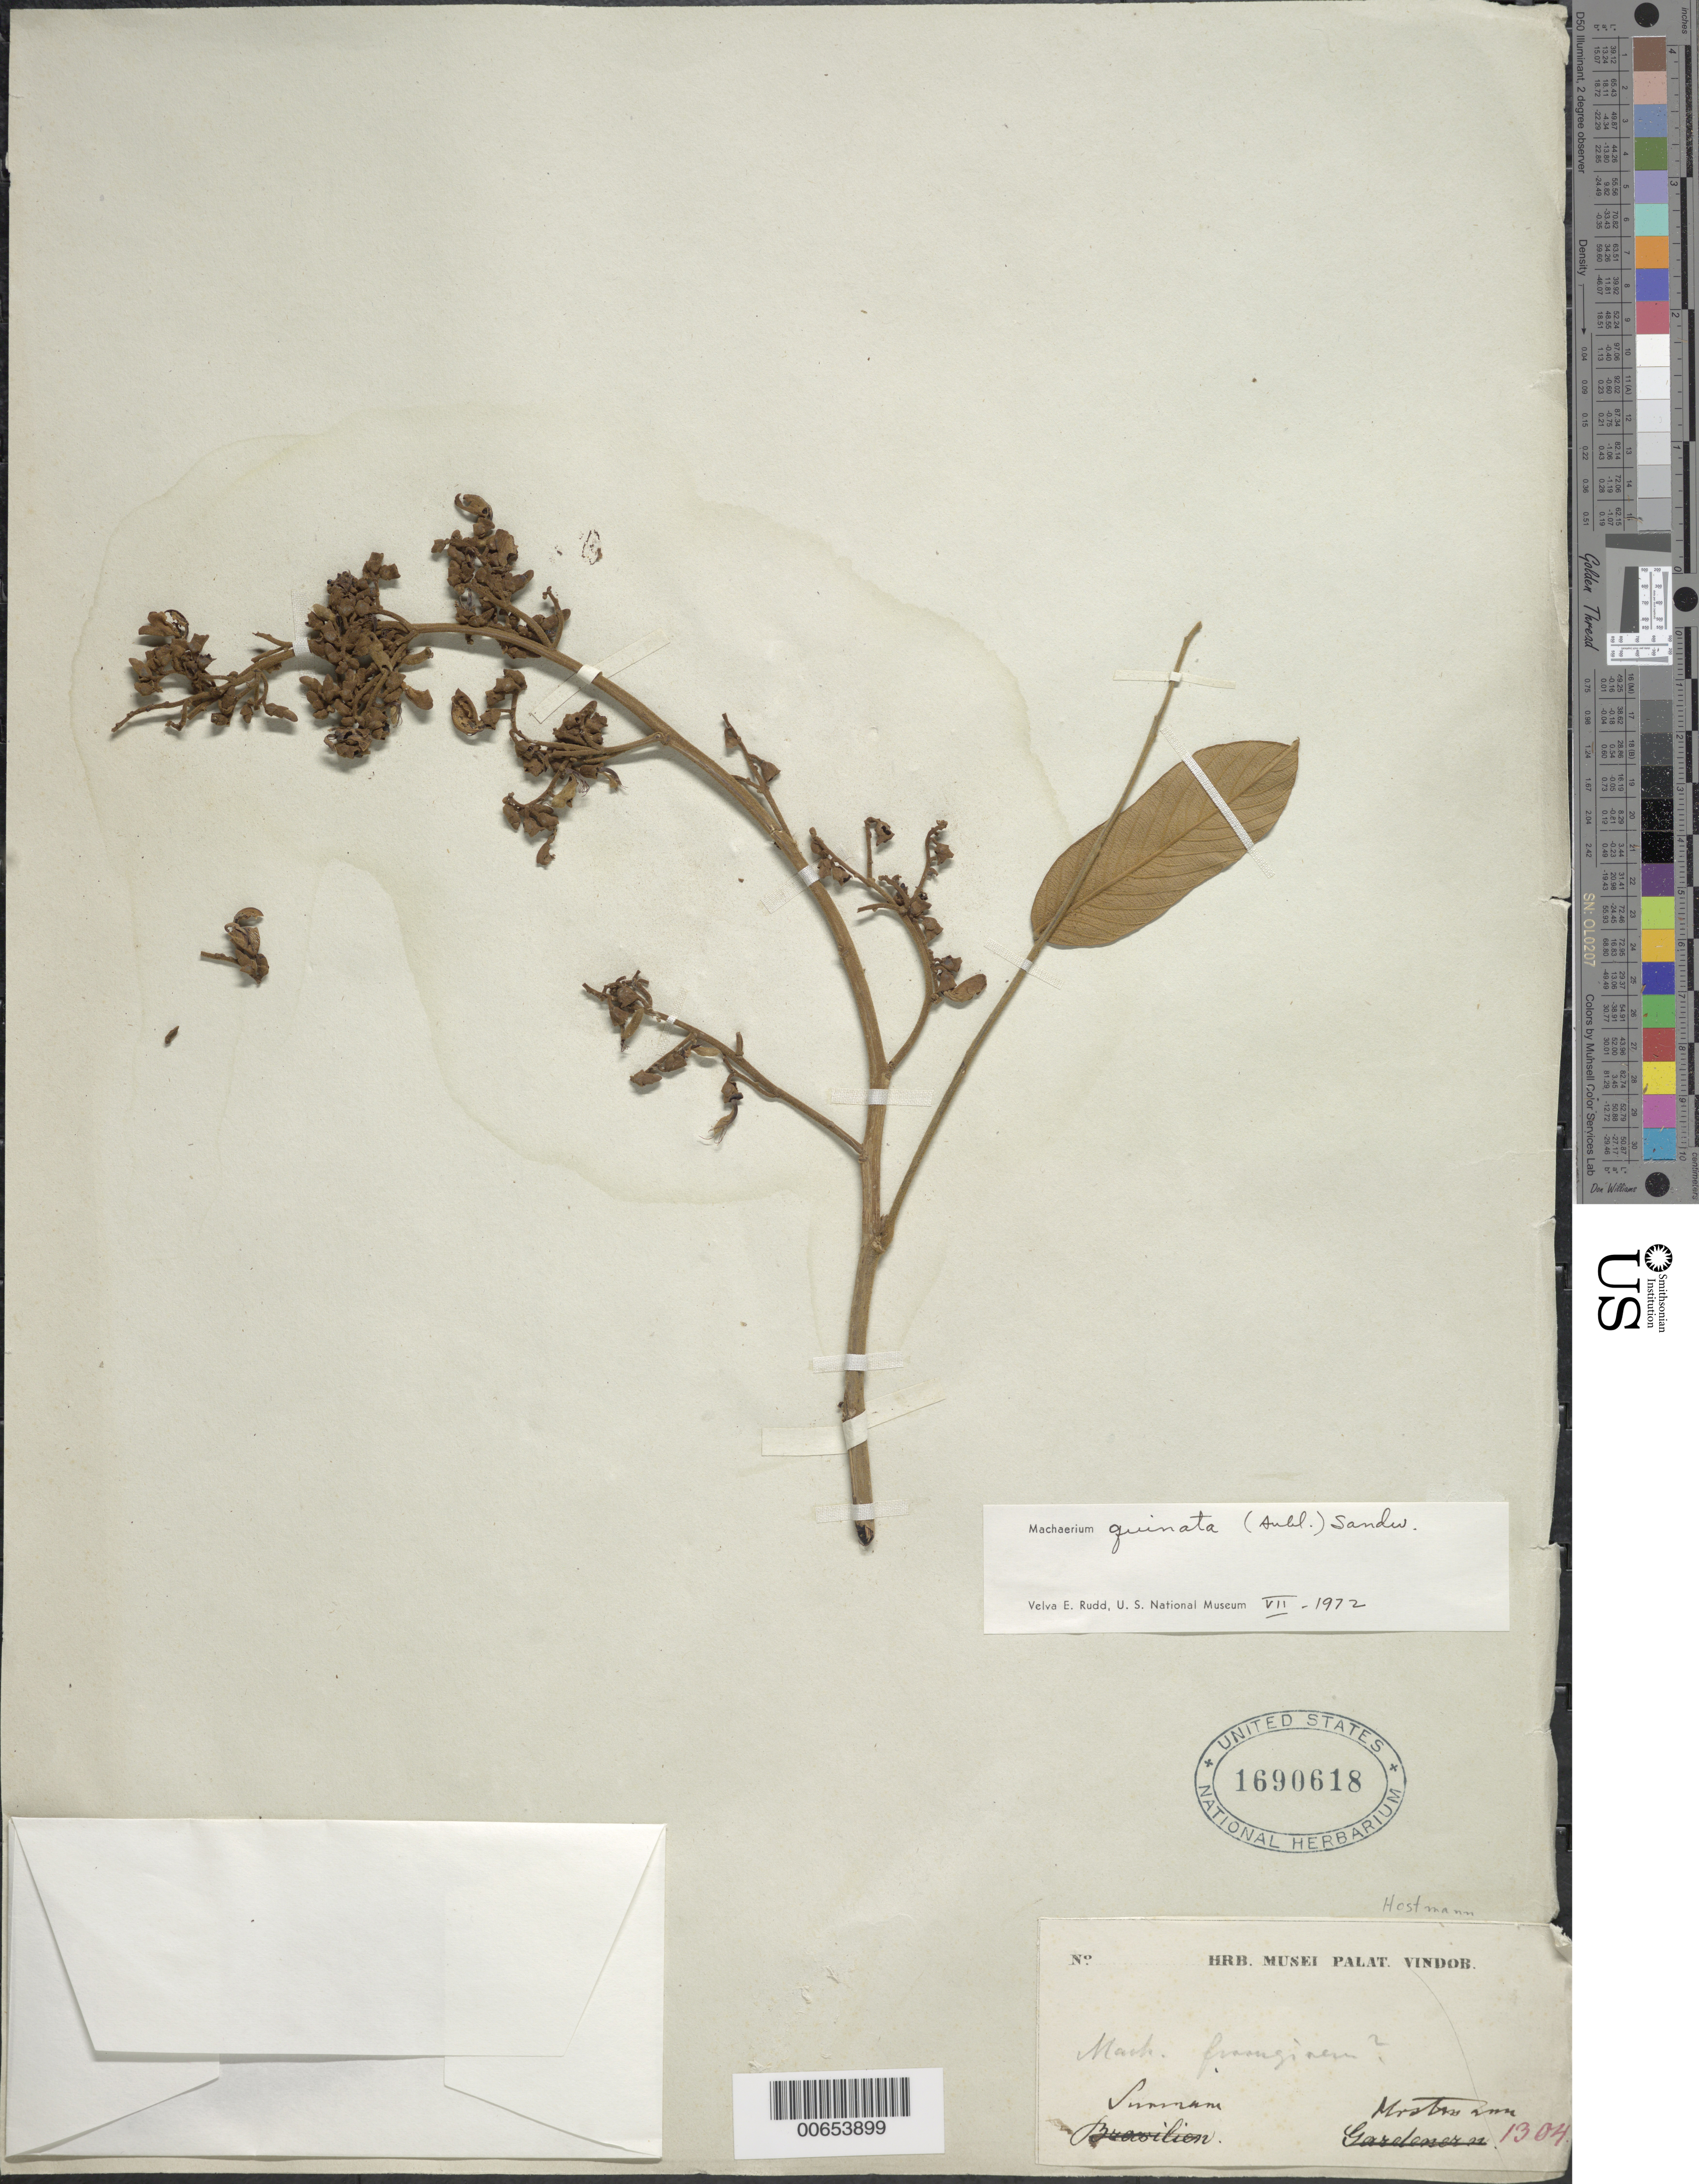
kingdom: Plantae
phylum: Tracheophyta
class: Magnoliopsida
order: Fabales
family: Fabaceae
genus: Machaerium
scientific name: Machaerium quinatum var. quinatum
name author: (Aubl.) Sandwith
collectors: F. Hostmann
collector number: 1304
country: Suriname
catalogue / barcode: US 1690618